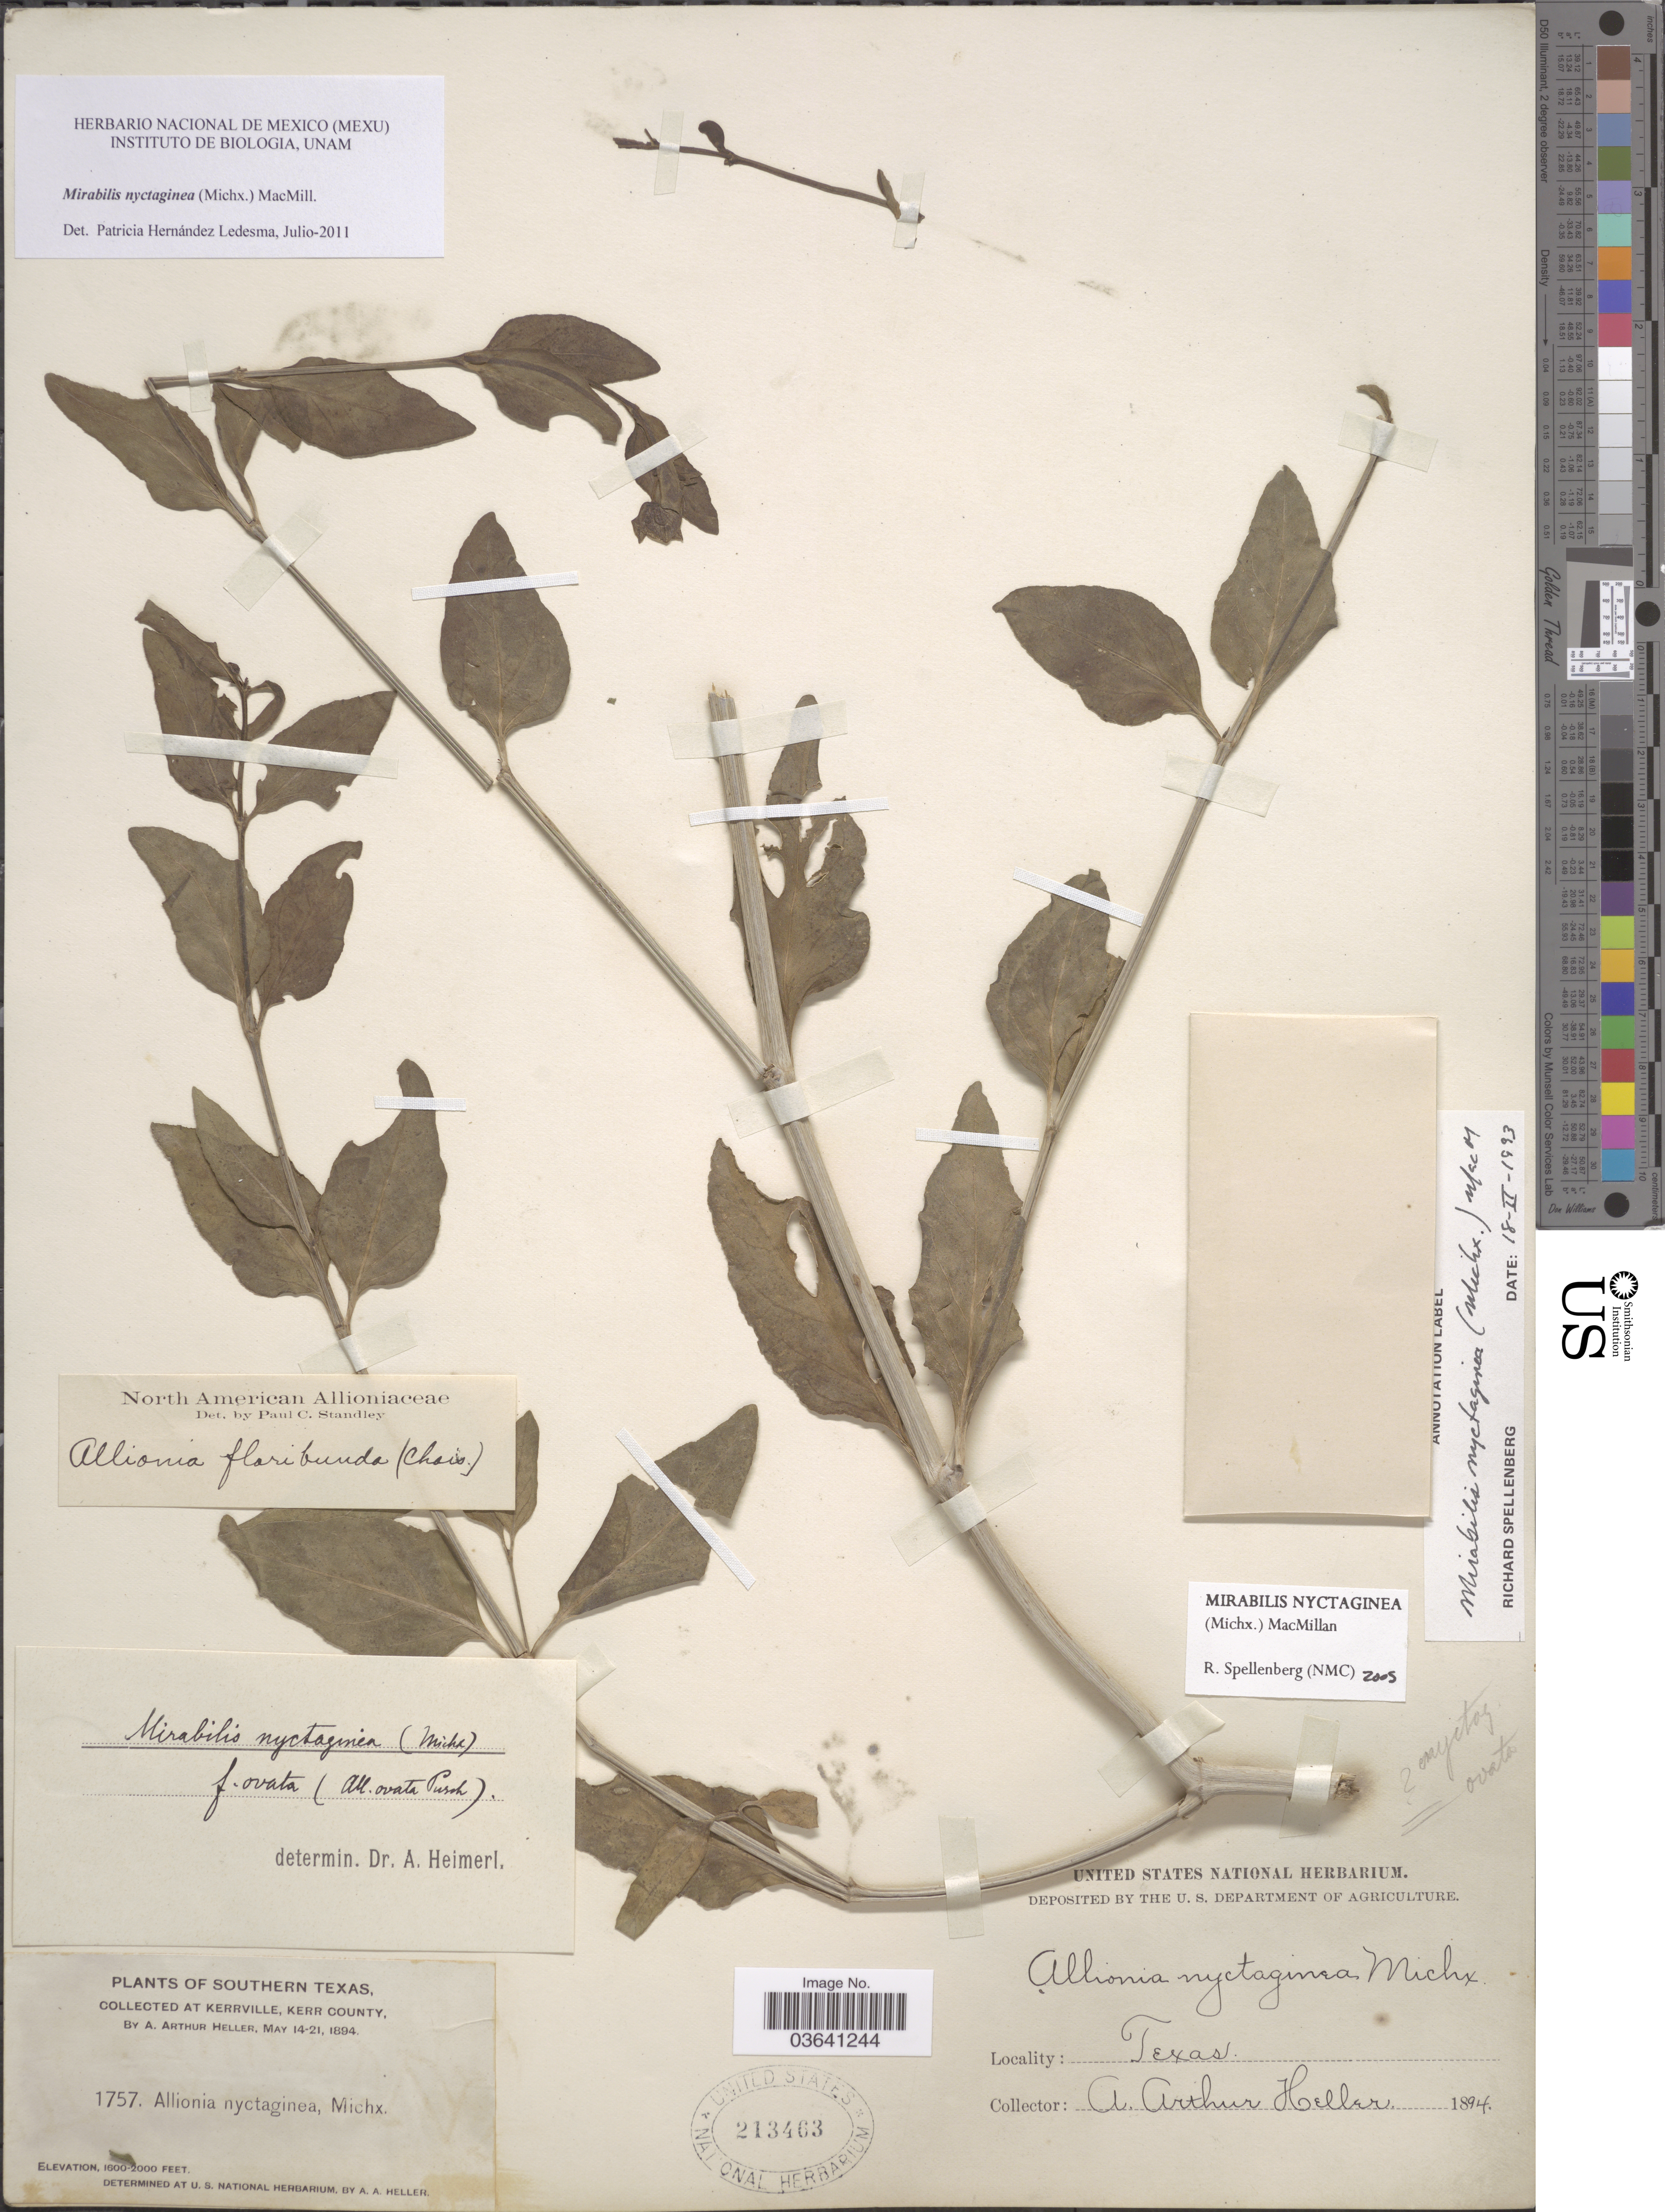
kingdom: Plantae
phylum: Tracheophyta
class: Magnoliopsida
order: Caryophyllales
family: Nyctaginaceae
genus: Mirabilis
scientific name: Mirabilis nyctaginea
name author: (Michx.) MacMill.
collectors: A. A. Heller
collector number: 1757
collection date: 1894-05-14/1894-05-21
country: United States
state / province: Texas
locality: Southern Texas. At Kerrville, Kerr County.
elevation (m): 488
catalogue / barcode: US 213463